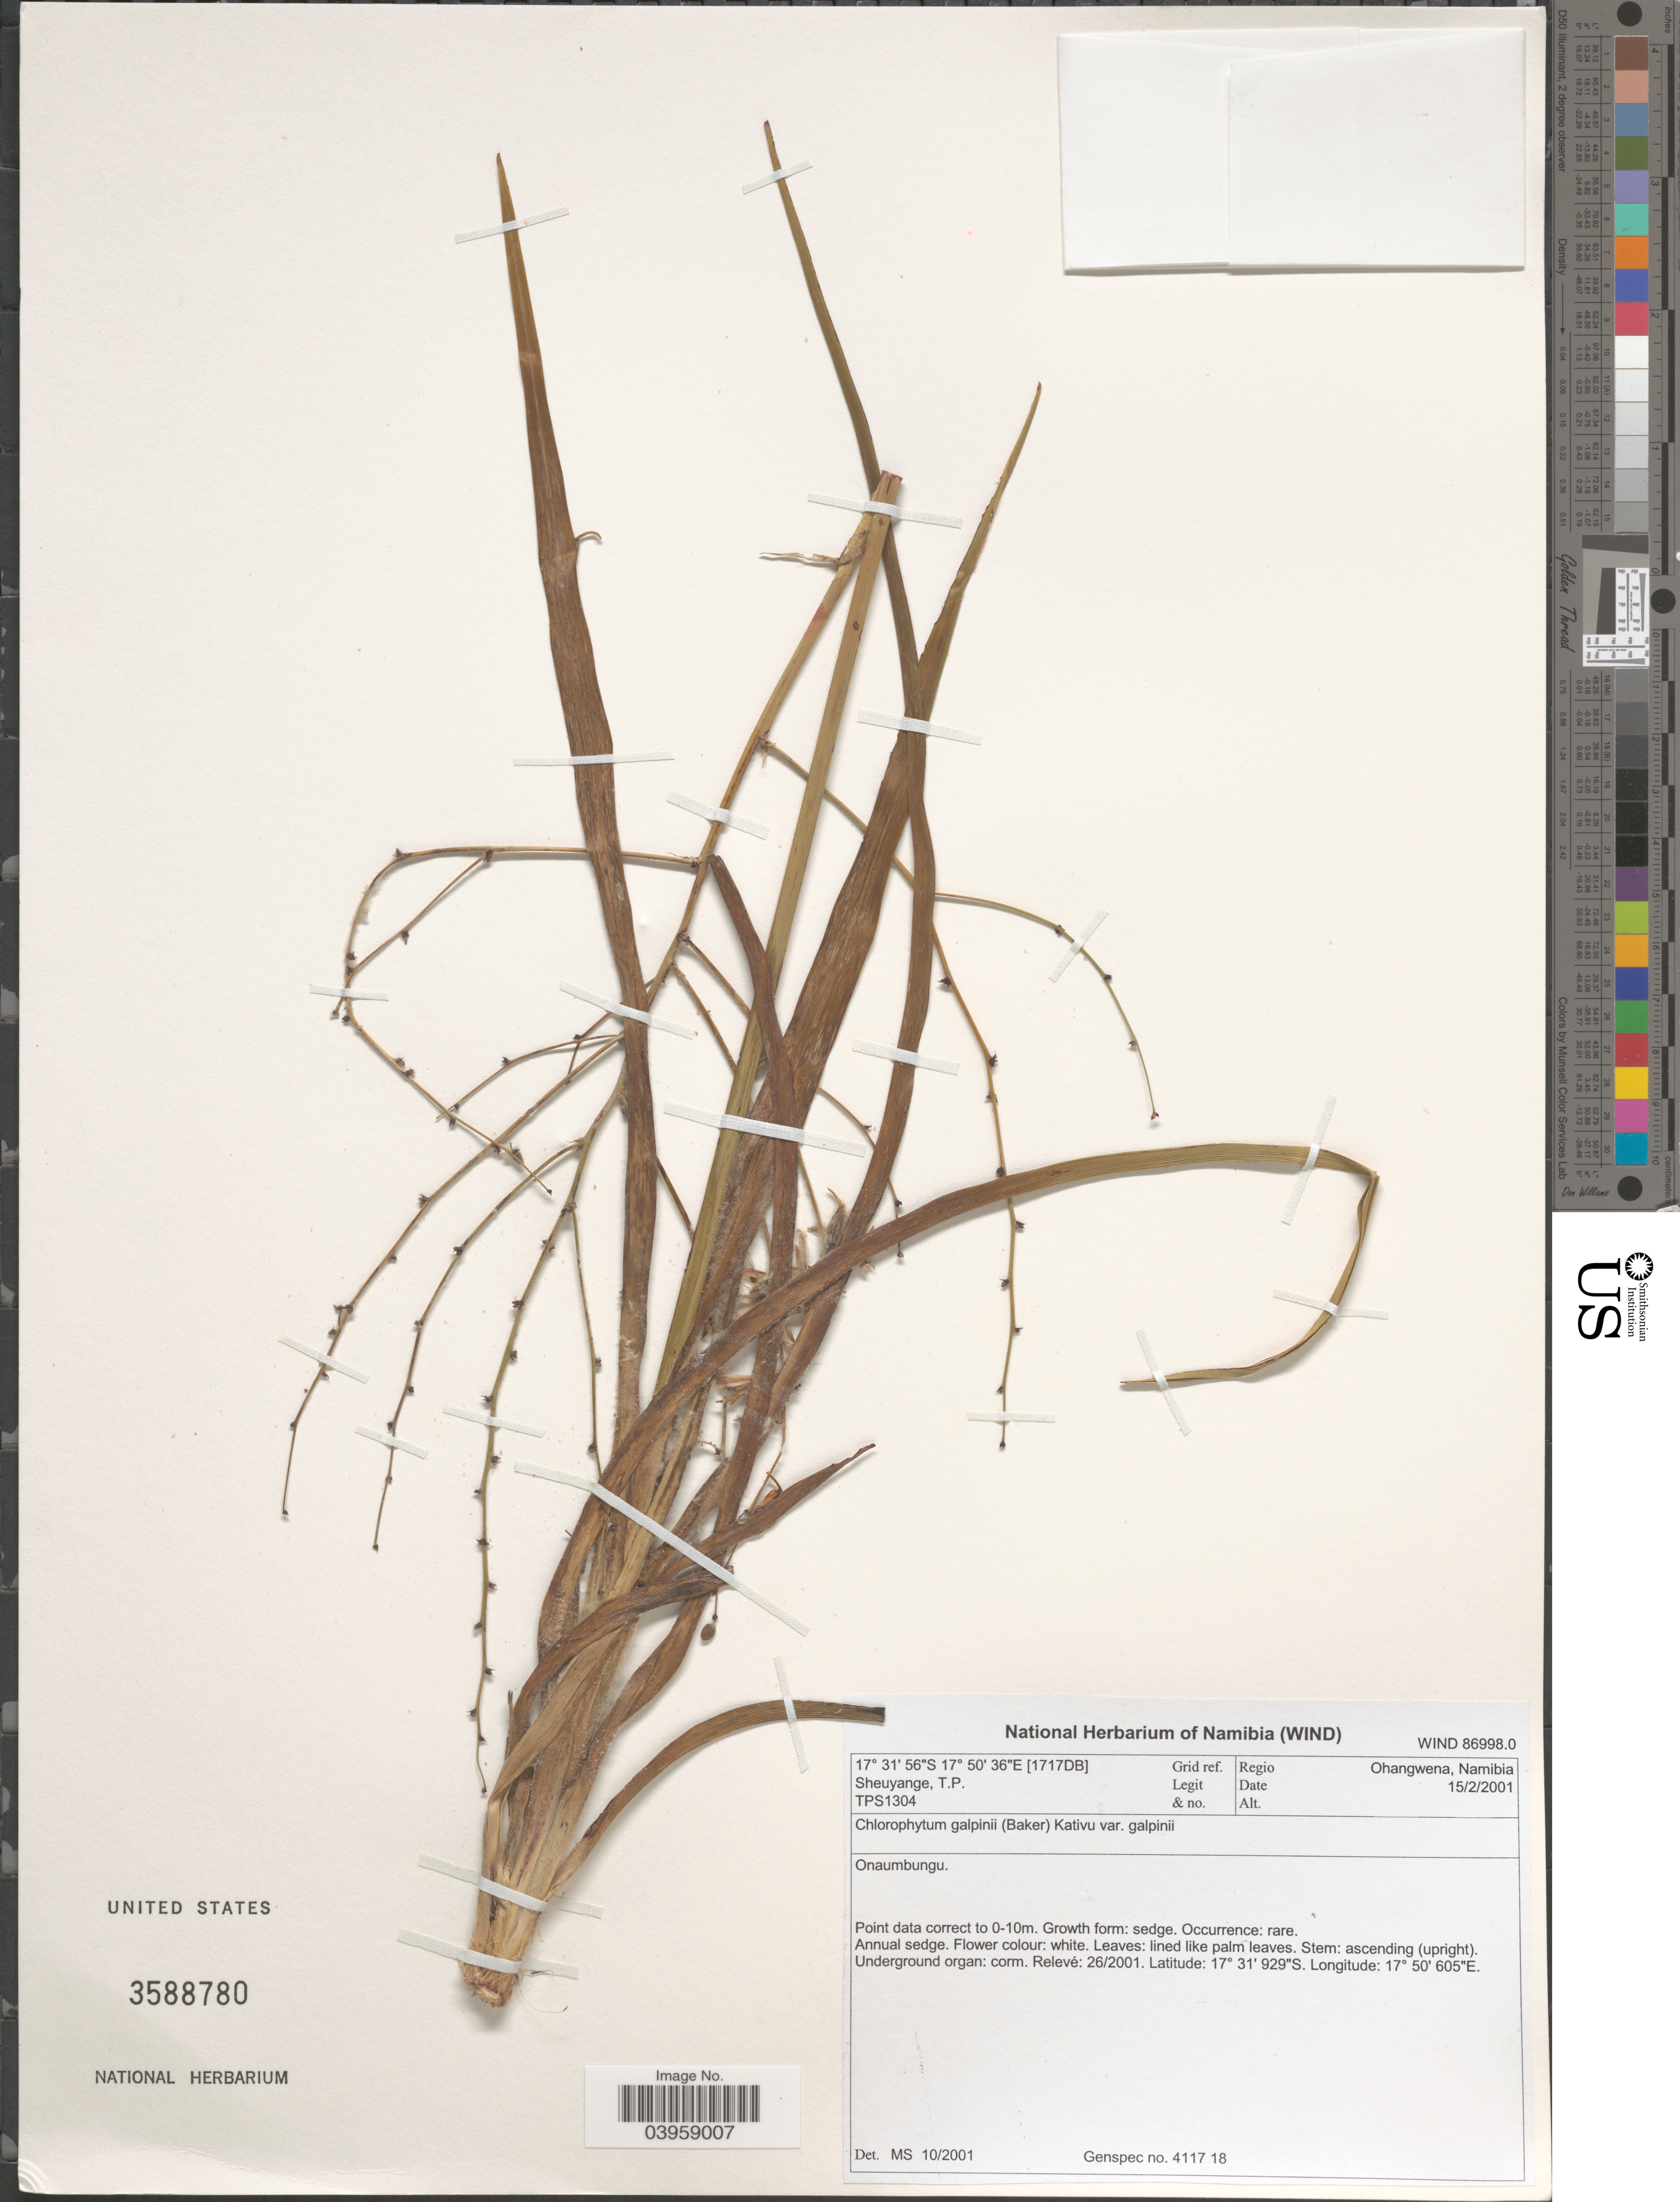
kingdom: Plantae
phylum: Tracheophyta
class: Liliopsida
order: Asparagales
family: Asparagaceae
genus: Chlorophytum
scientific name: Chlorophytum galpinii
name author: (Baker) Kativu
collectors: T. Sheuyange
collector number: TPS1304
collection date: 2001-02-15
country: Namibia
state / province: Ohangwena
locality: [1717DB] Grid ref. Regio Ohangwena, Namibia. Onaumbungu.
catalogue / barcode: US 3588780